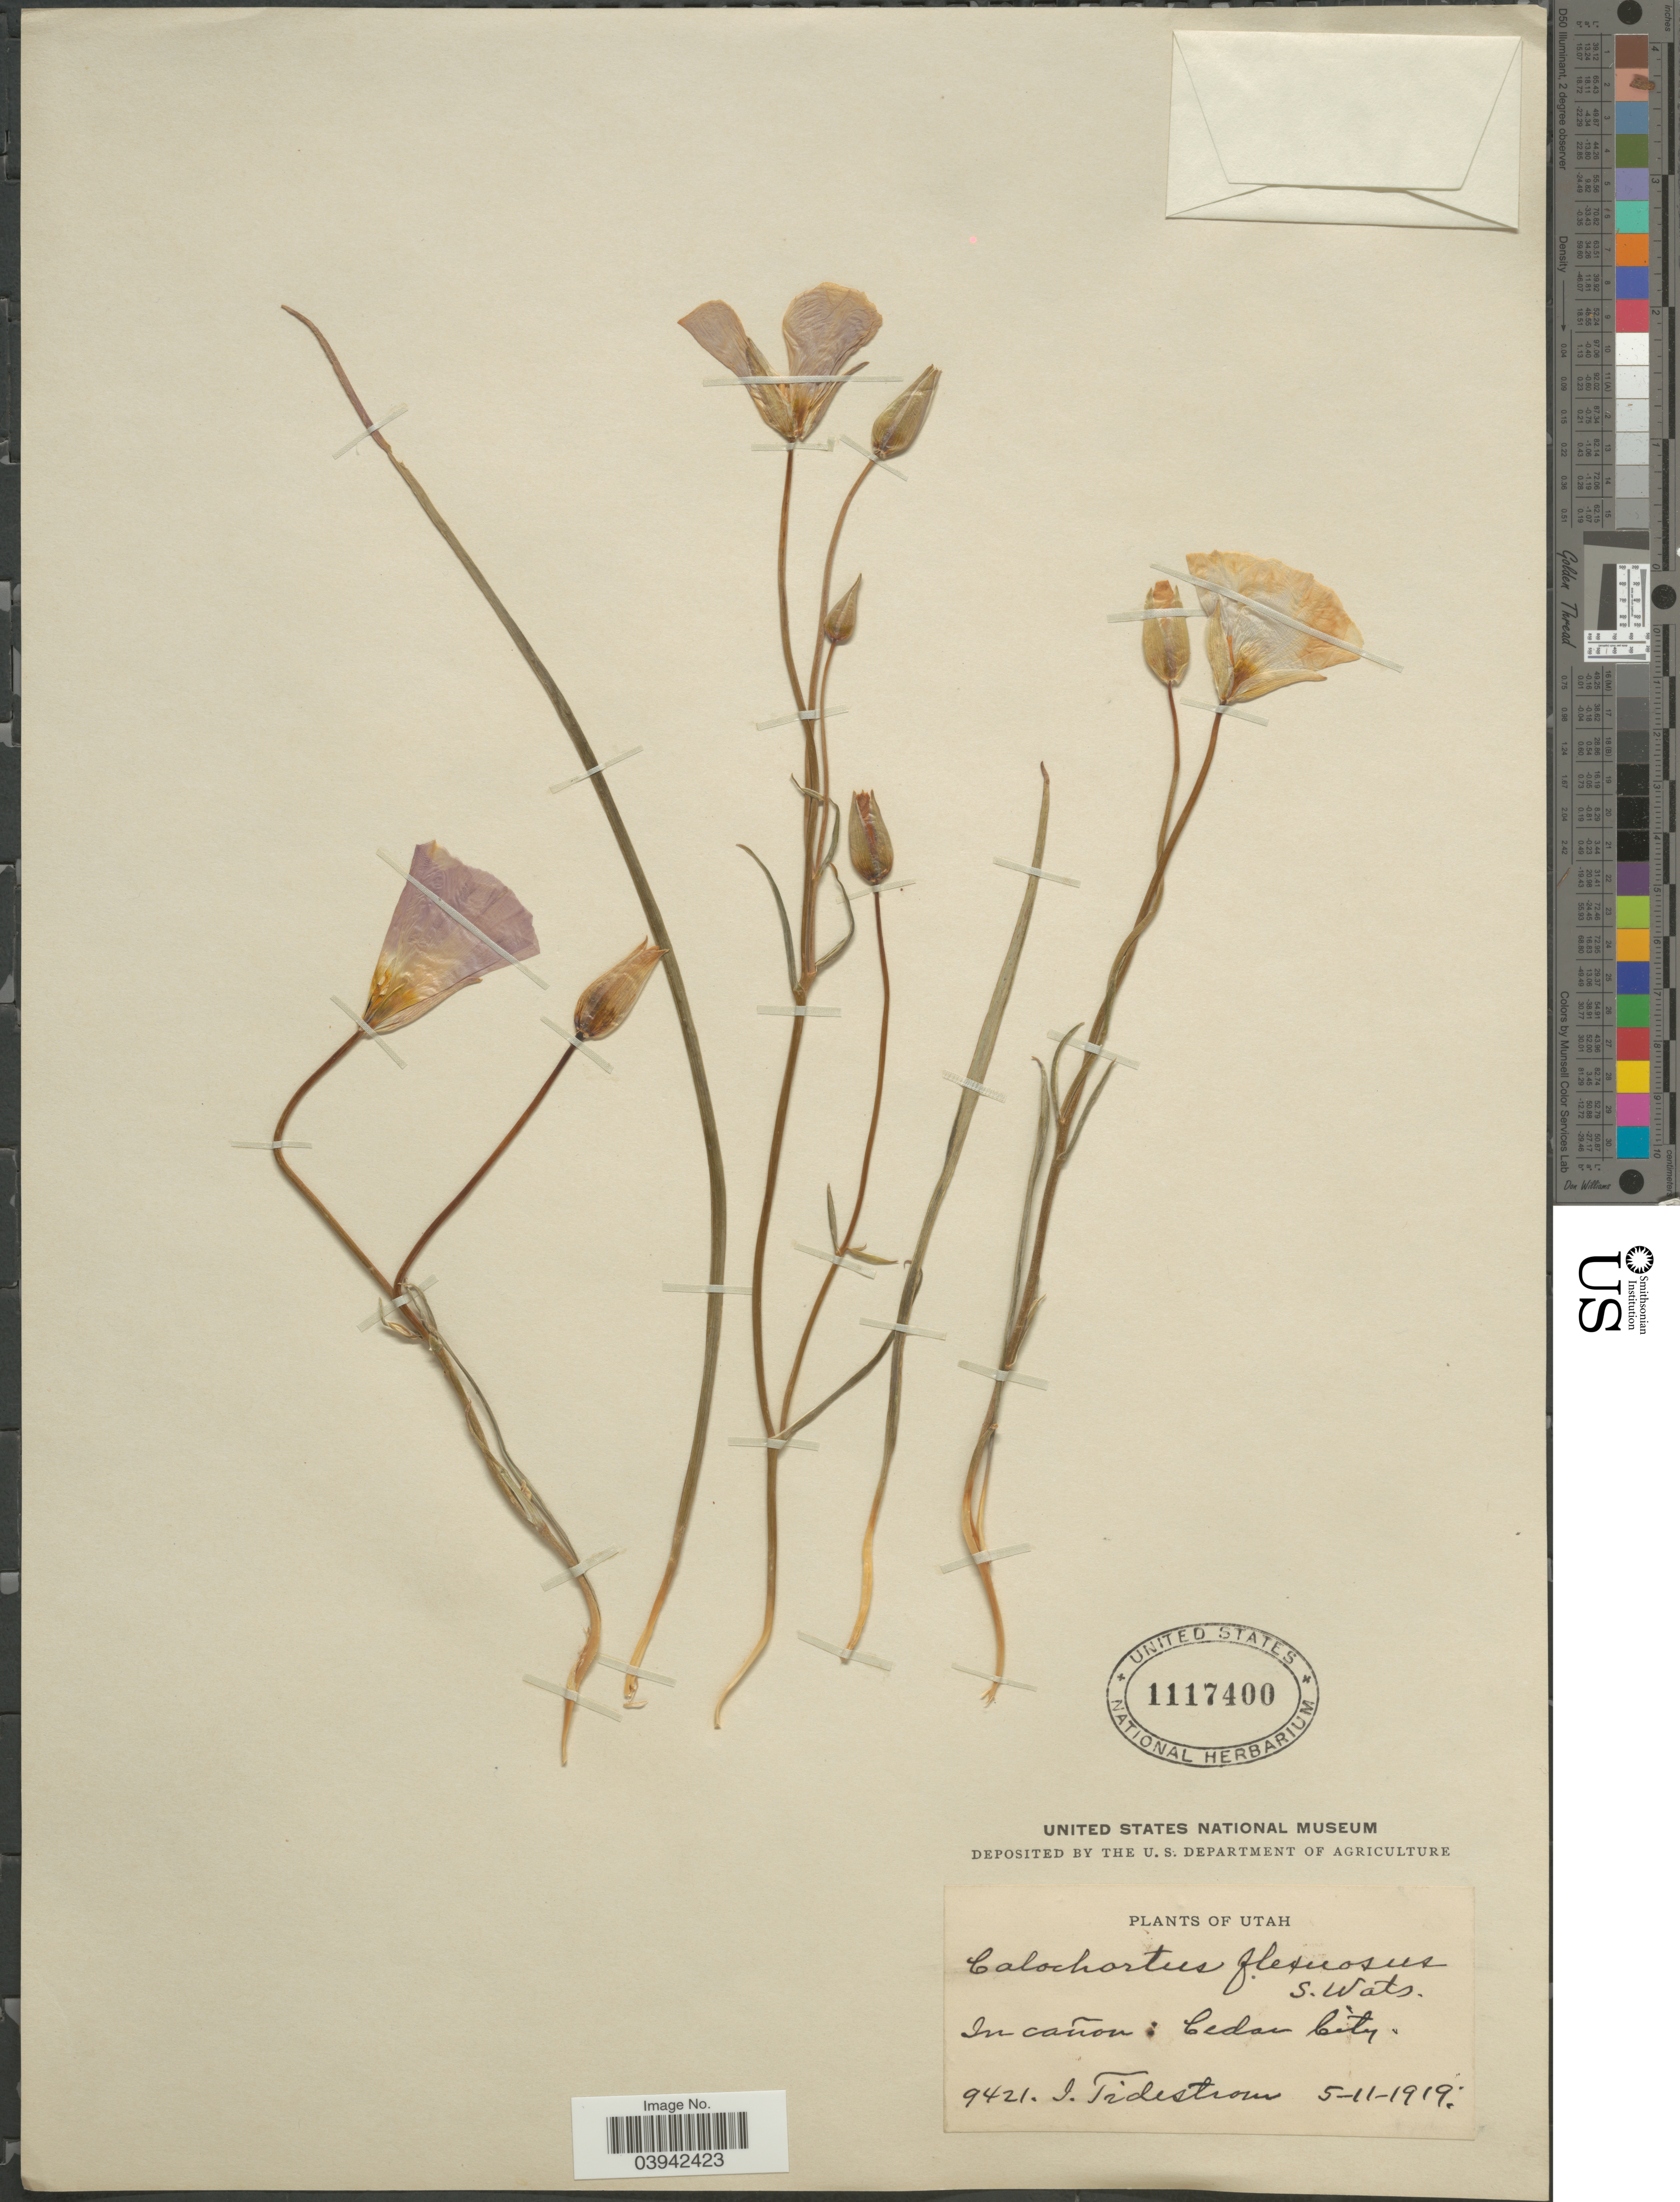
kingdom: Plantae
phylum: Tracheophyta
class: Liliopsida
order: Liliales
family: Liliaceae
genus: Calochortus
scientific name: Calochortus flexuosus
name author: S. Watson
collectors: I. F. Tidestrom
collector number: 9421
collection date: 1919-05-11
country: United States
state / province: Utah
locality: In cañon: Cedar City.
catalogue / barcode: US 1117400